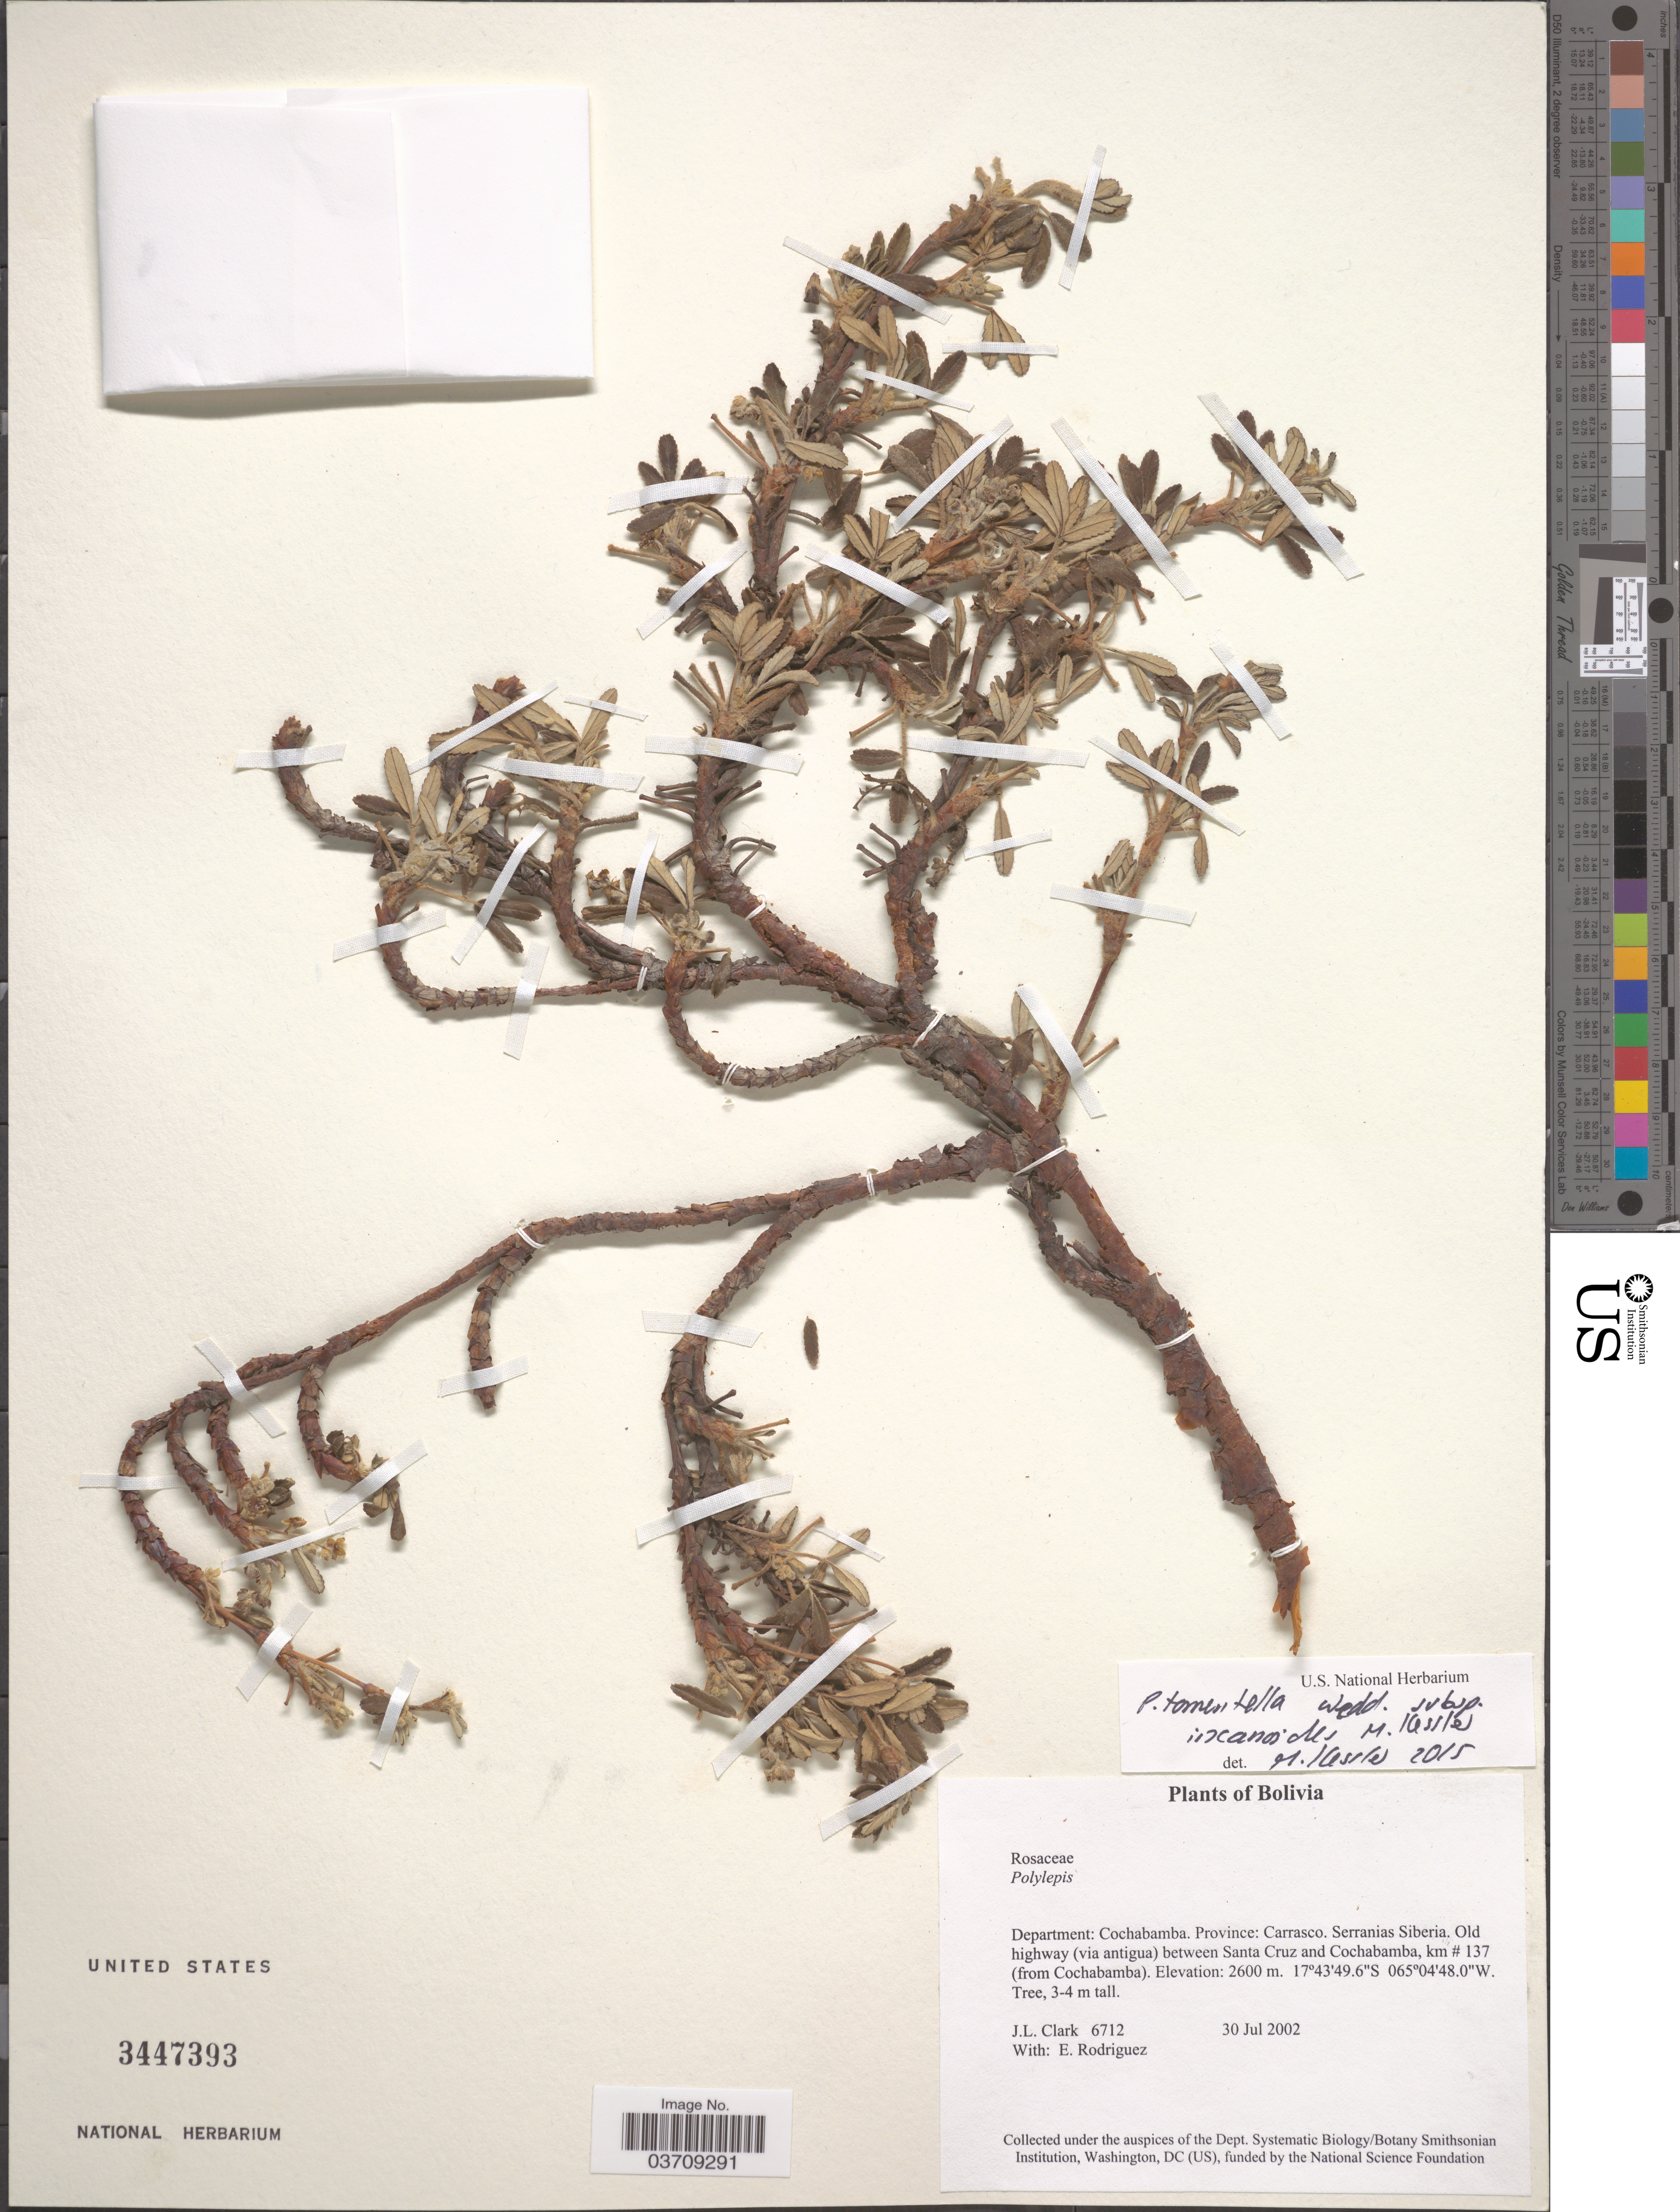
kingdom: Plantae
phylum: Tracheophyta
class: Magnoliopsida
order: Rosales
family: Rosaceae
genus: Polylepis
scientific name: Polylepis tomentella subsp. incanoides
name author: M. Kessler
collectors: J. L. Clark & E. Rodriguez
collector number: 6712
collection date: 2002-07-30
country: Bolivia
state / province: Cochabamba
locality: Department: Cochabamba. Province: Carrasco. Serranias Siberia. Old highway (via antigua) between Santa Cruz and Cochabamba, km # 137 (from Cochabamba).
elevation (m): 2600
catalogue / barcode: US 3447393